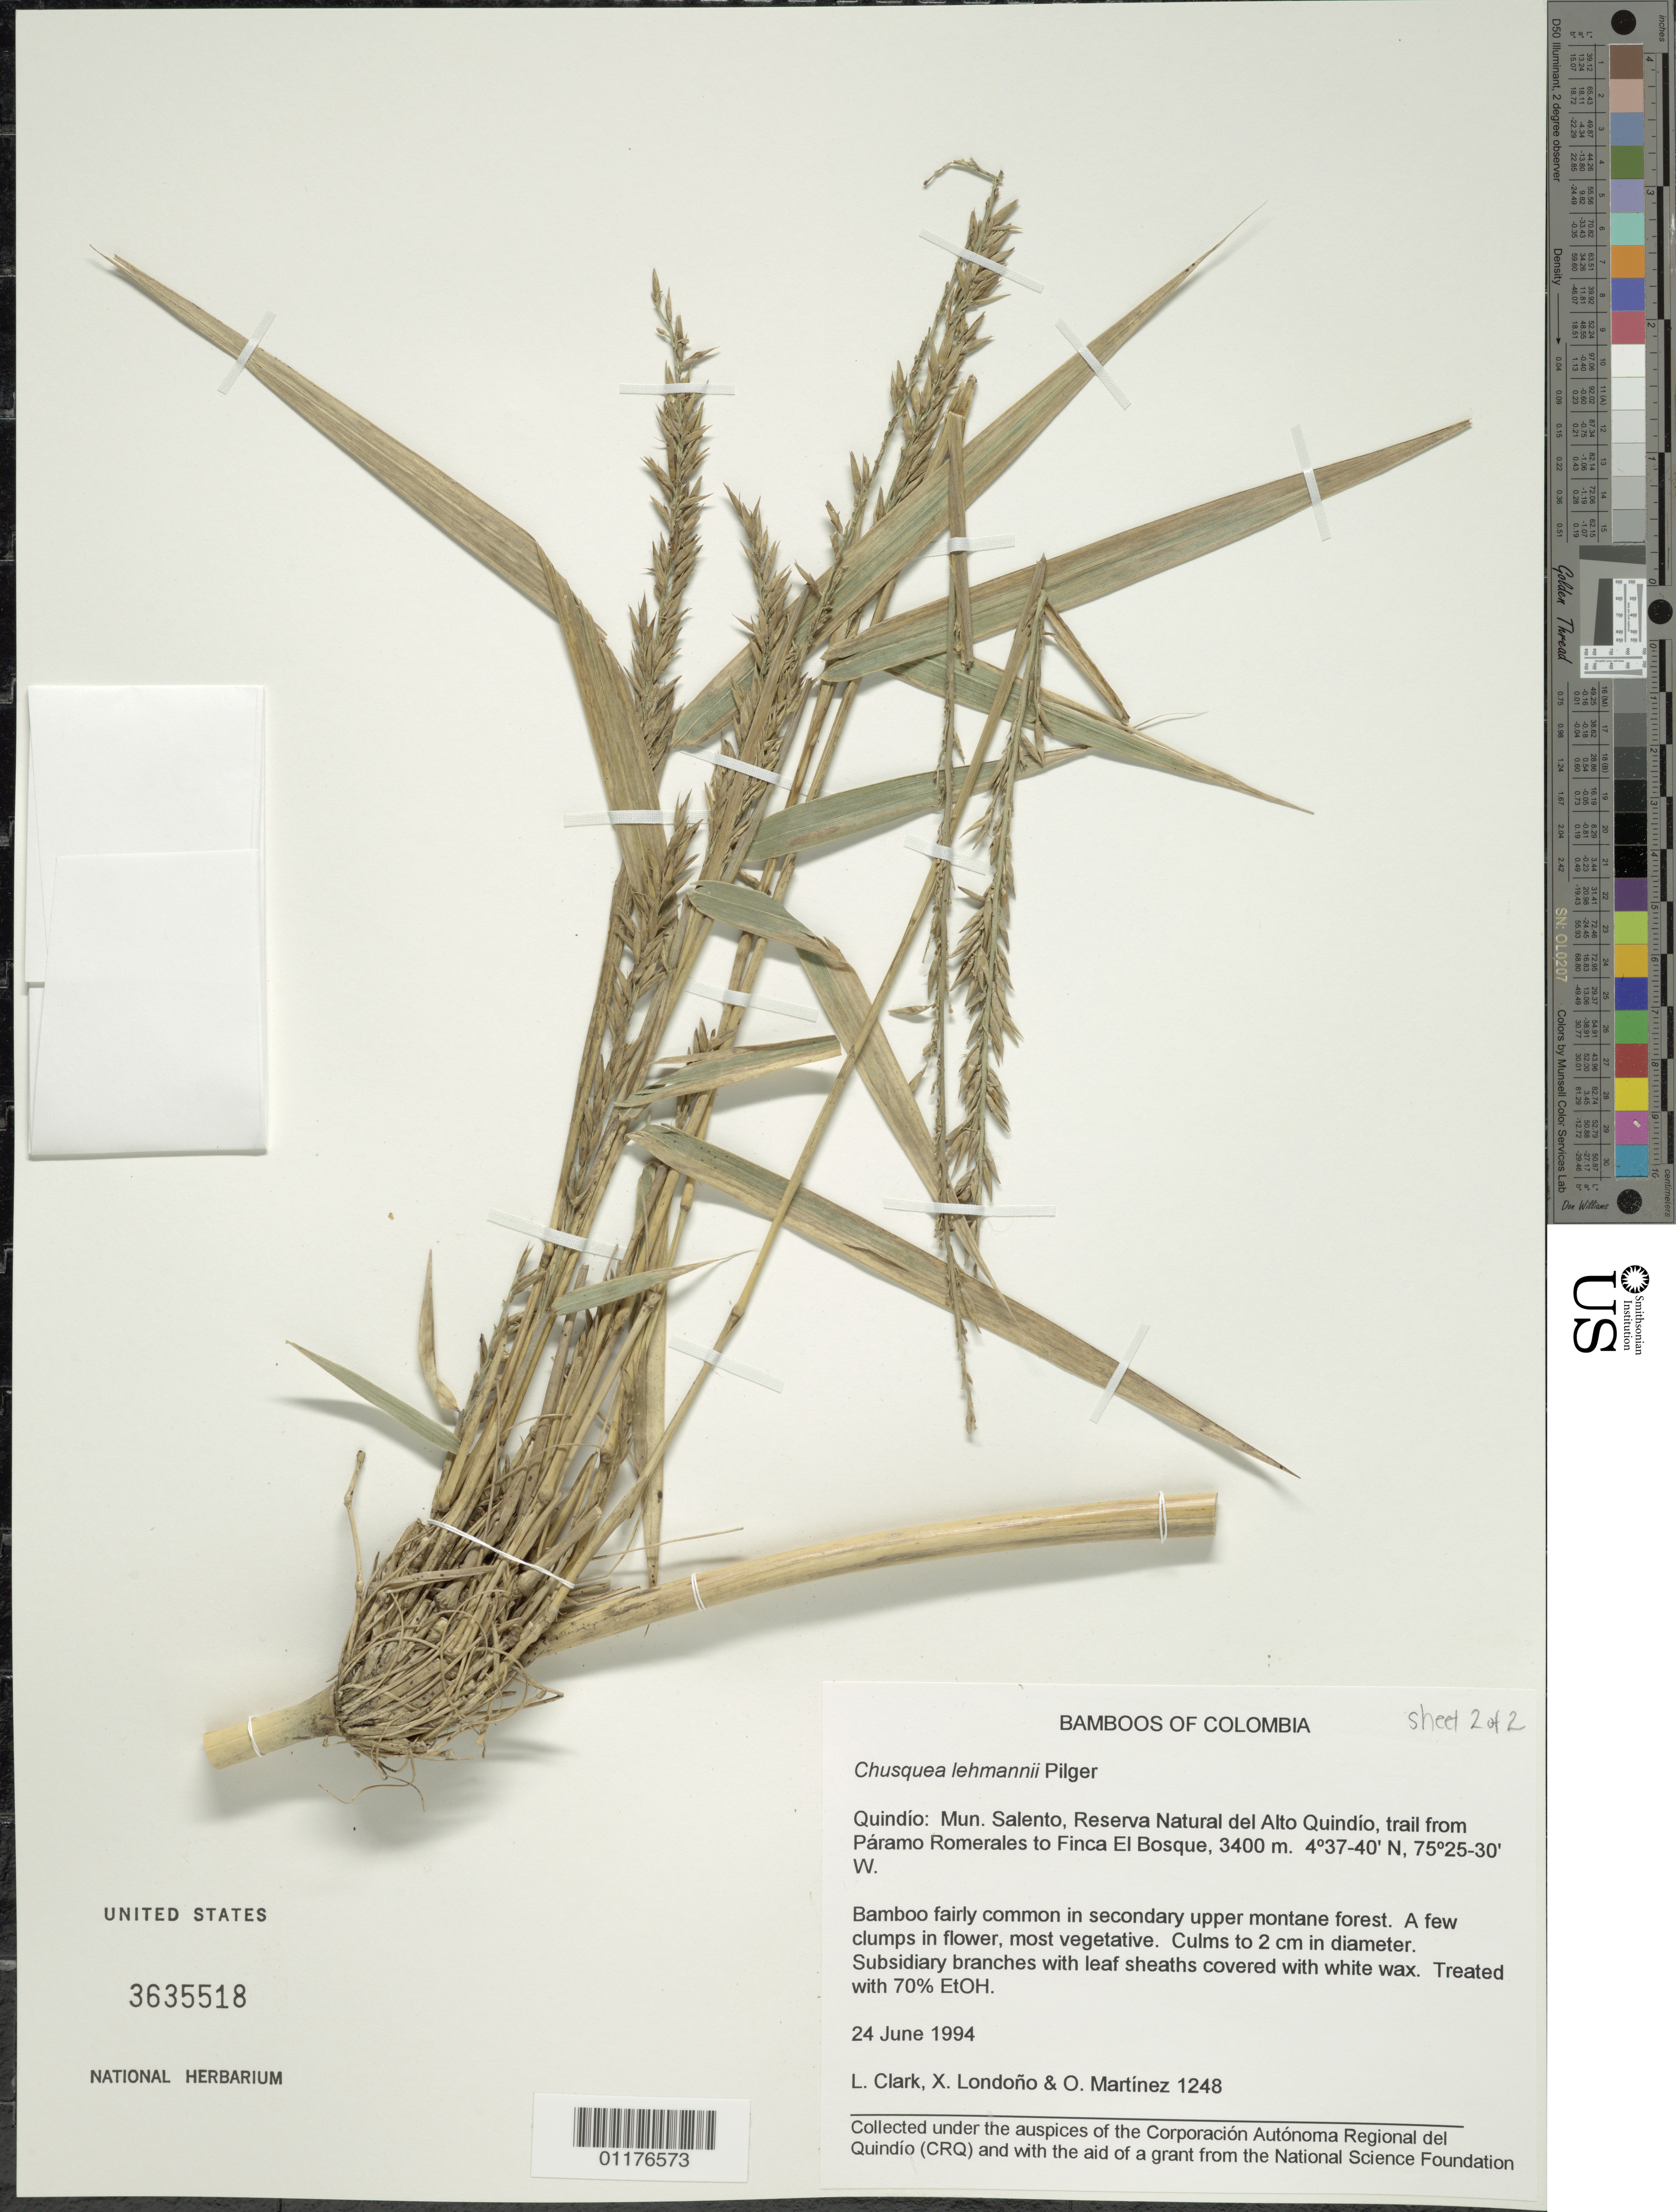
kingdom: Plantae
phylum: Tracheophyta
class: Liliopsida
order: Poales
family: Poaceae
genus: Chusquea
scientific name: Chusquea lehmannii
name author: Pilg.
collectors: L. G. Clark, X. Londoño & O. Martínez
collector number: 1248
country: Colombia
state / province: Quindío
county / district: Salento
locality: Reserva Natural del Alto Quindio, trail from Paramo Romnerales to Fica El Bosque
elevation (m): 3400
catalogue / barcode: US 3635518